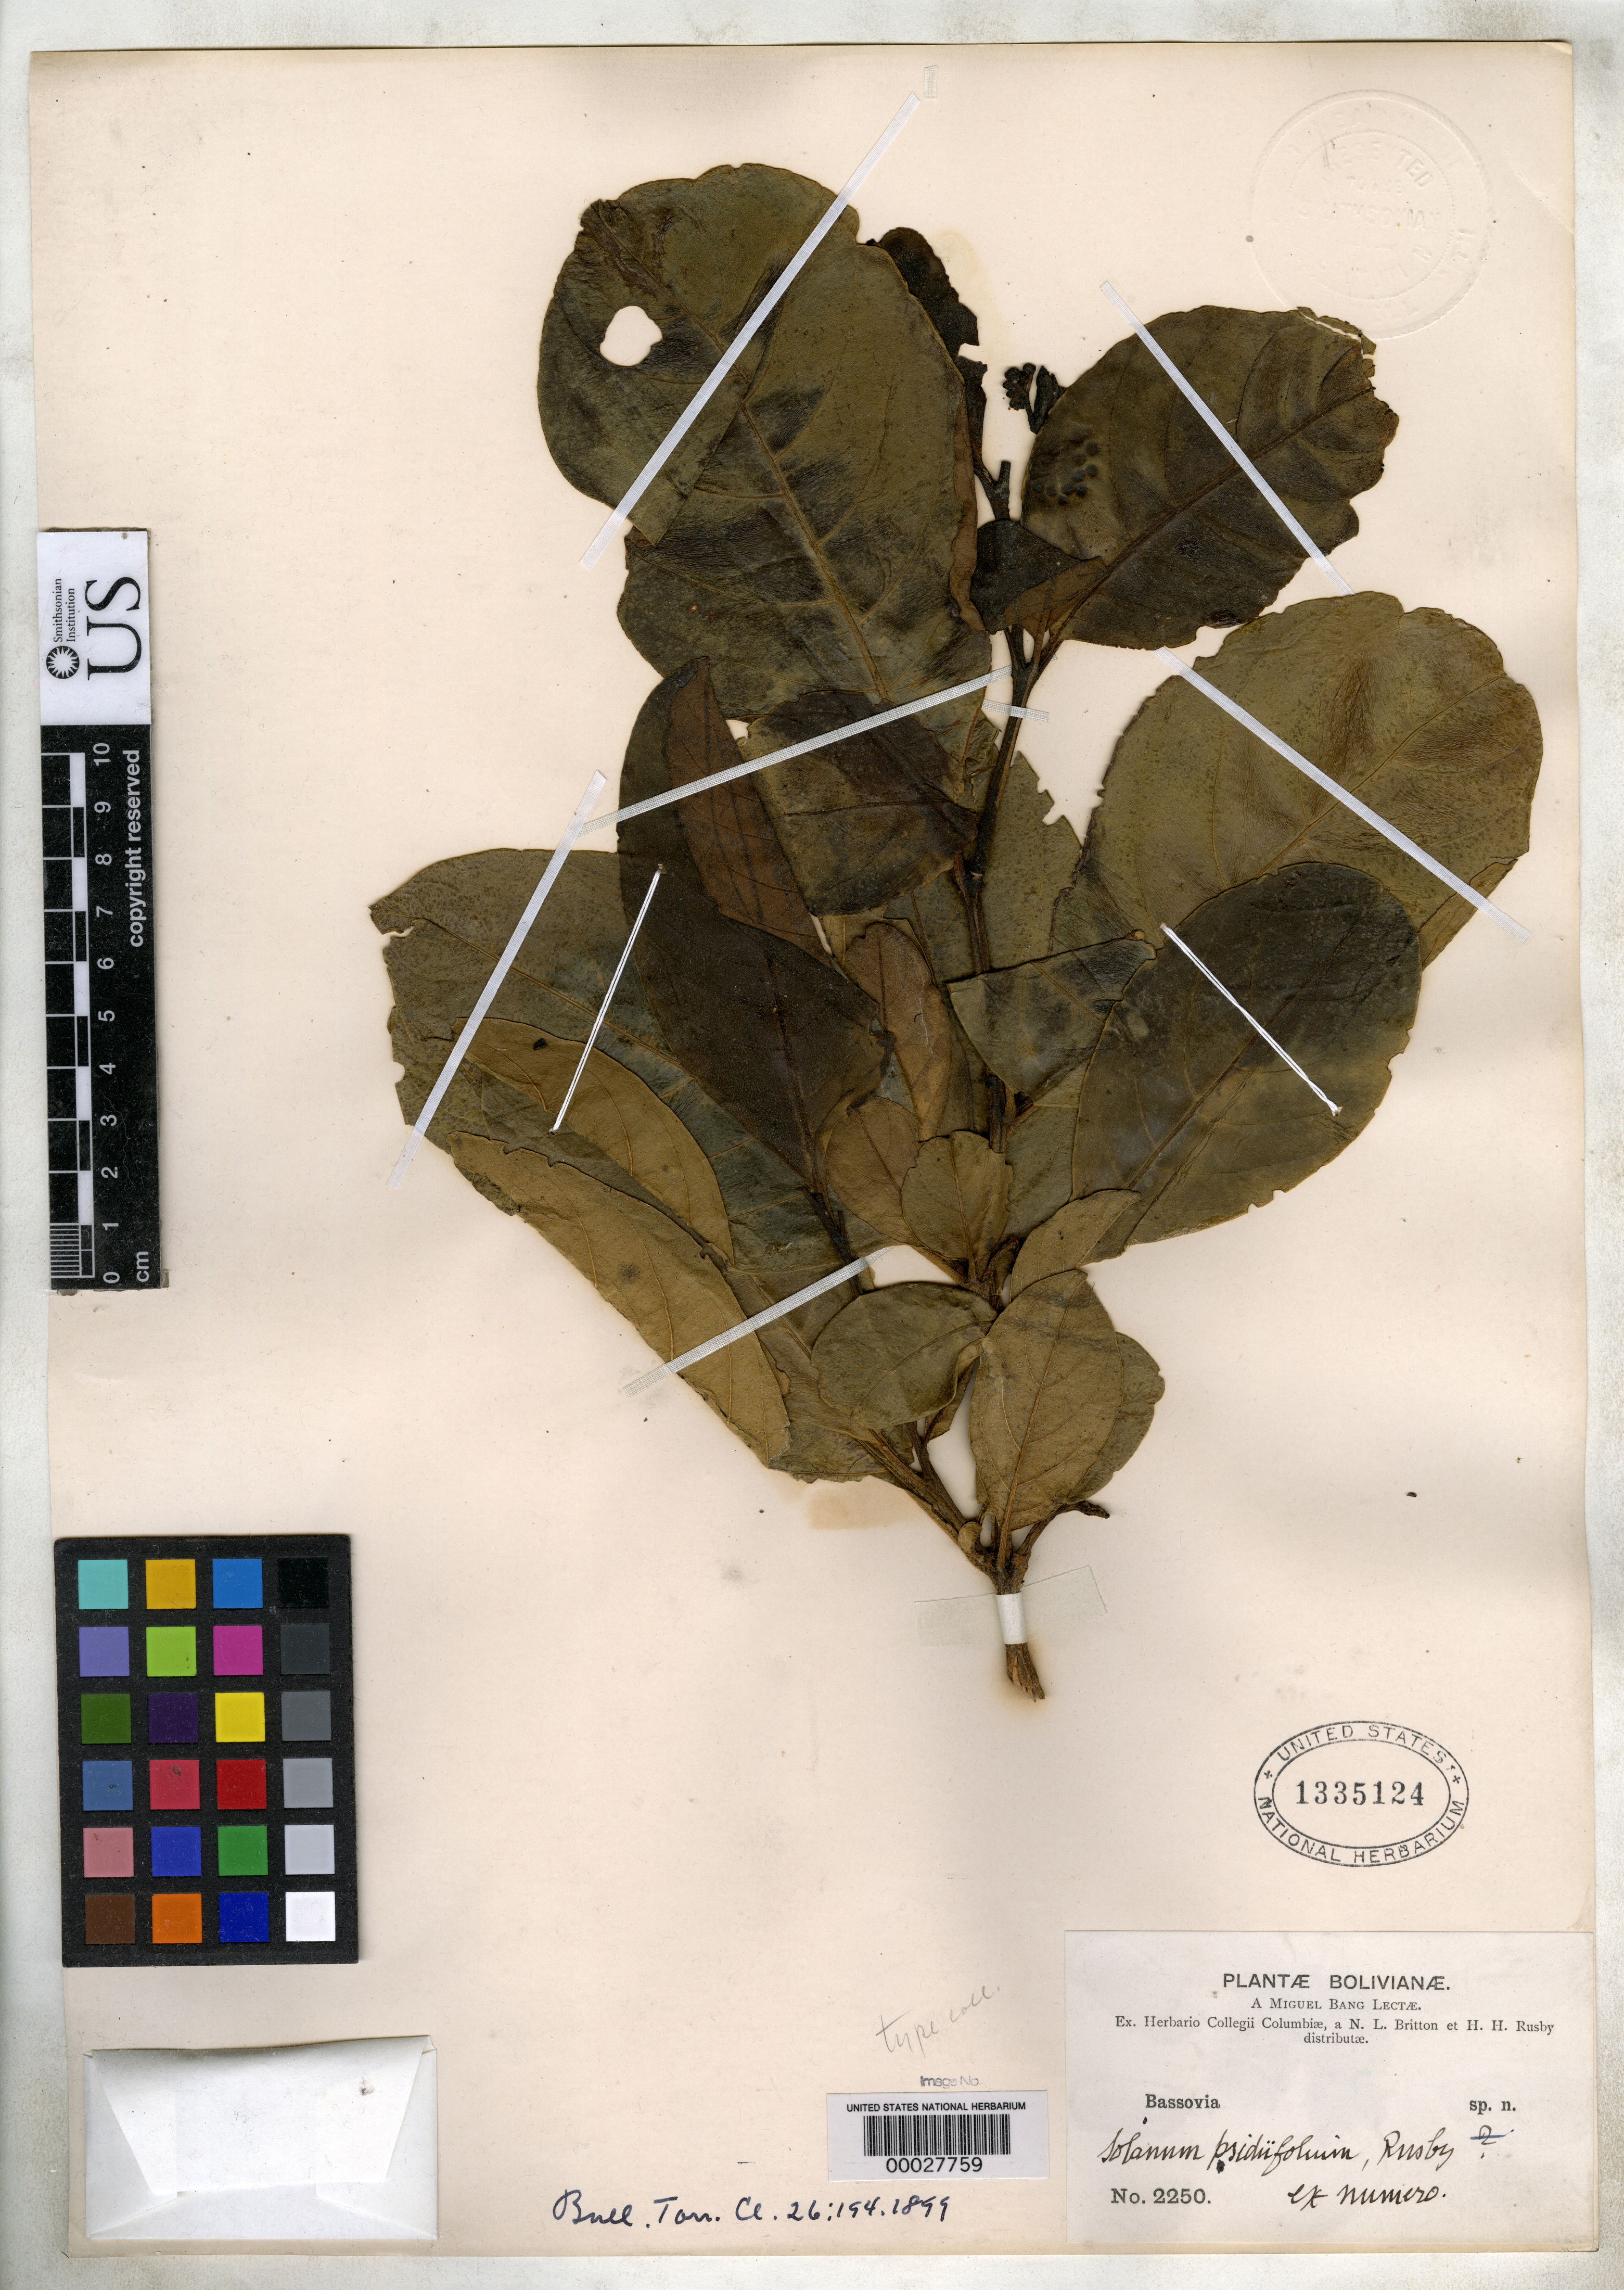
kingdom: Plantae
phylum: Tracheophyta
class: Magnoliopsida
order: Solanales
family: Solanaceae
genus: Solanum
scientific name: Solanum devernicascens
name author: Bitter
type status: Isolectotype; Isotype; Isosyntype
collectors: M. Bang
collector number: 2250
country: Bolivia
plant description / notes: Currently accepted name as cited by Knapp (2002, Fl. Neotrop. Monogr. 84: 146). Bang 2250 is also cited in the protologue of Solanum psidiifolium Rusby, as syntype or paratype depending upon interpretation.; Also a [syn]type of Solanum psidiifolium Rusby.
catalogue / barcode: US 1335124